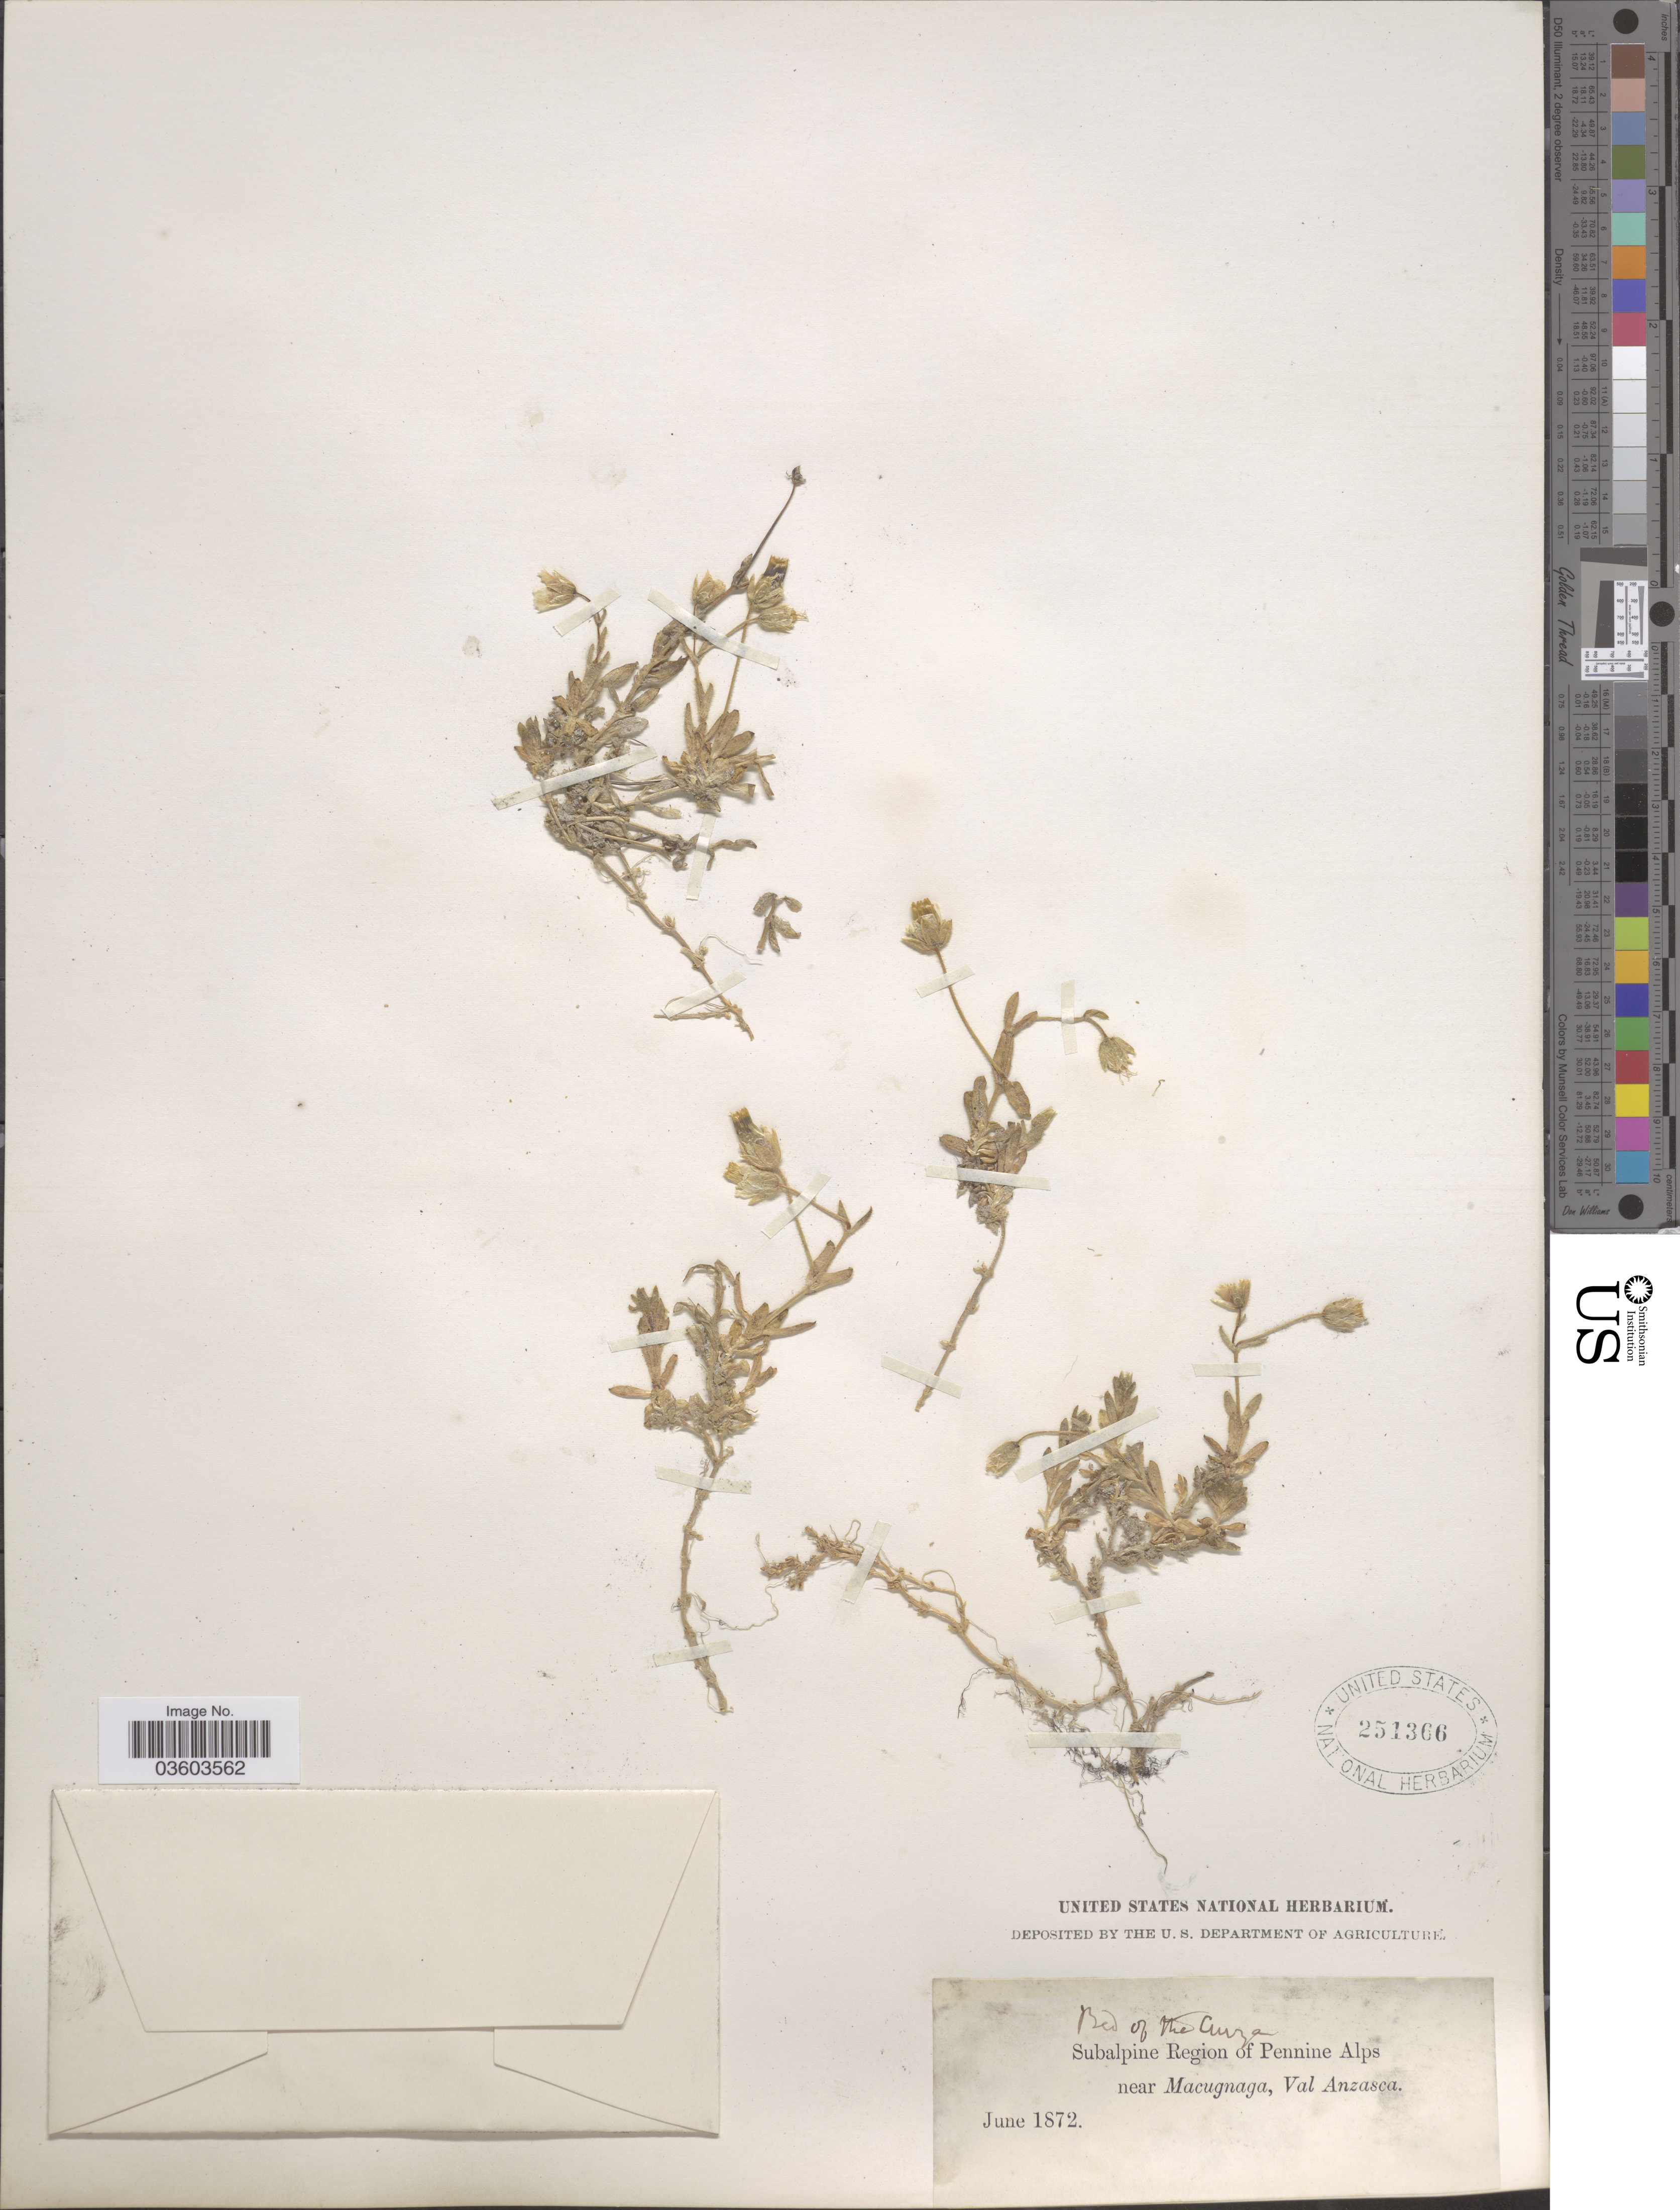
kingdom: Plantae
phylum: Tracheophyta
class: Magnoliopsida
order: Caryophyllales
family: Caryophyllaceae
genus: Cerastium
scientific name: Cerastium sp.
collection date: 1872-06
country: Italy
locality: Bed of the Curza. Subalpine Region of Pennine Alps near Macugnaga, Val Anzasca.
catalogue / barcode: US 251366